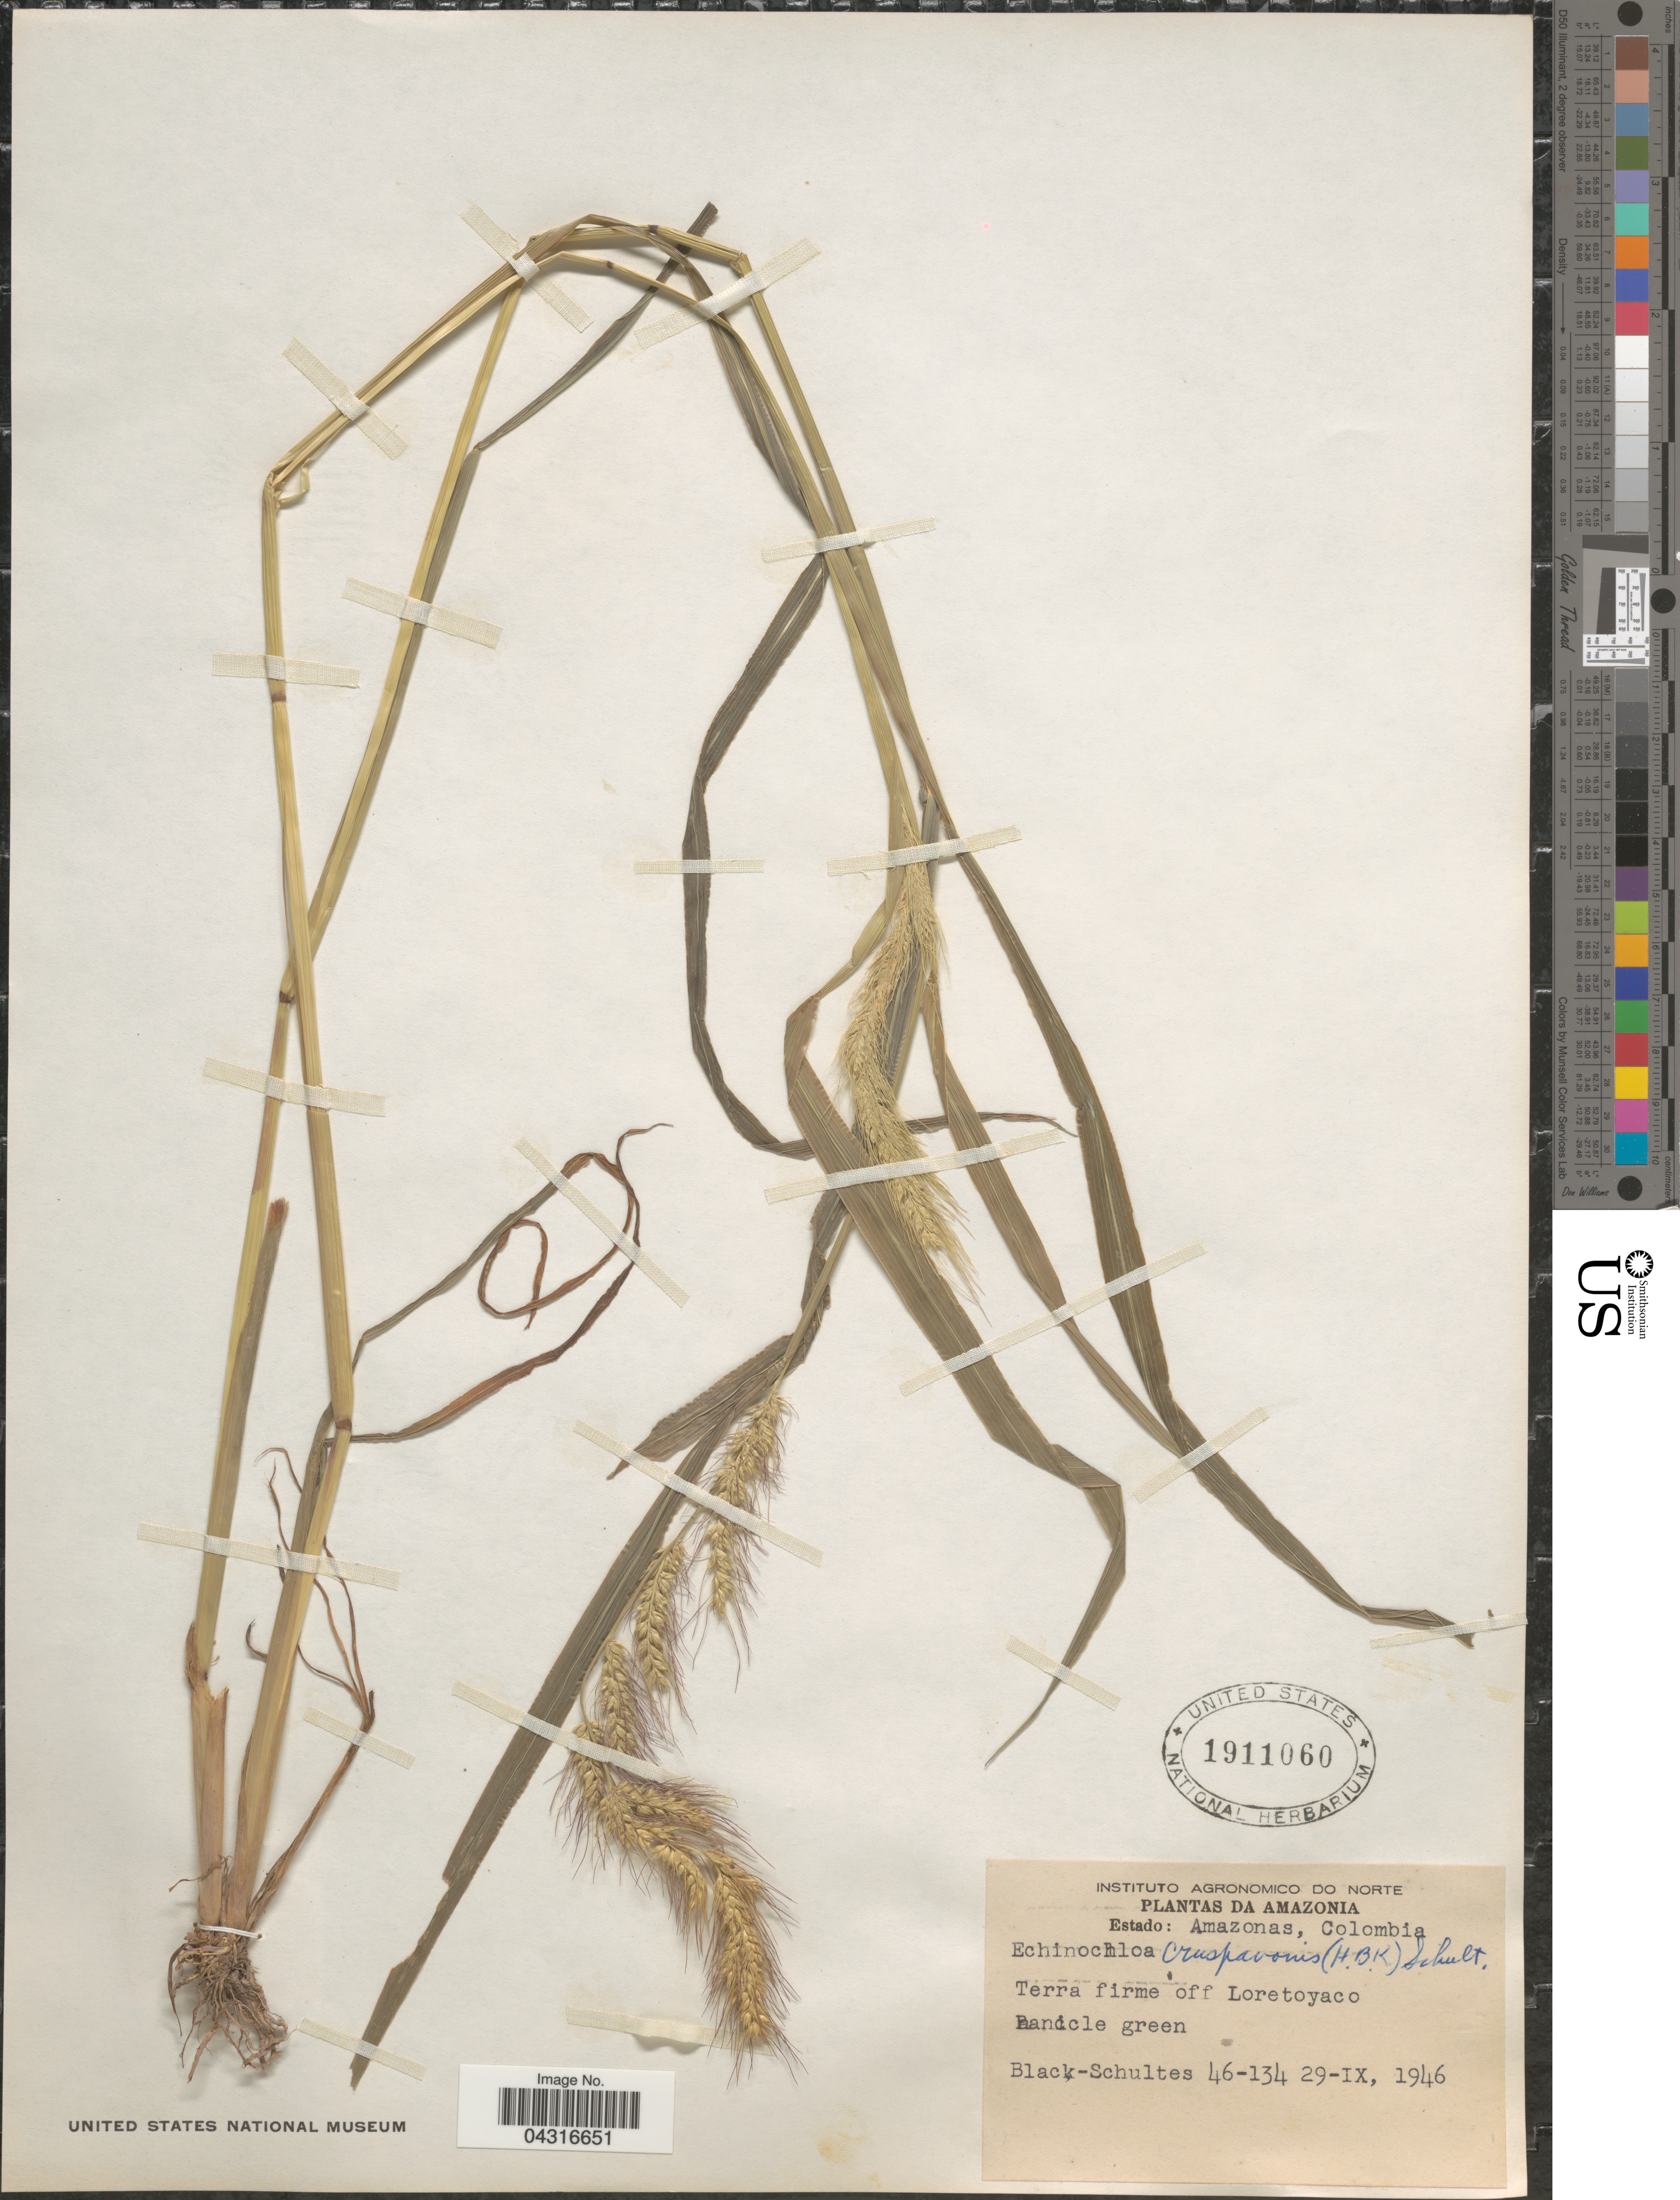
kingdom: Plantae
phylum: Tracheophyta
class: Liliopsida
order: Poales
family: Poaceae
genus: Echinochloa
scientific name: Echinochloa crus-pavonis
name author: (Kunth) Schult.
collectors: G. A. Black & R. E. Schultes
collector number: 46-134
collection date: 1946-09-29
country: Colombia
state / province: Amazônas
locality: Terra firme off Loretoyaco.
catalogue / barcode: US 1911060